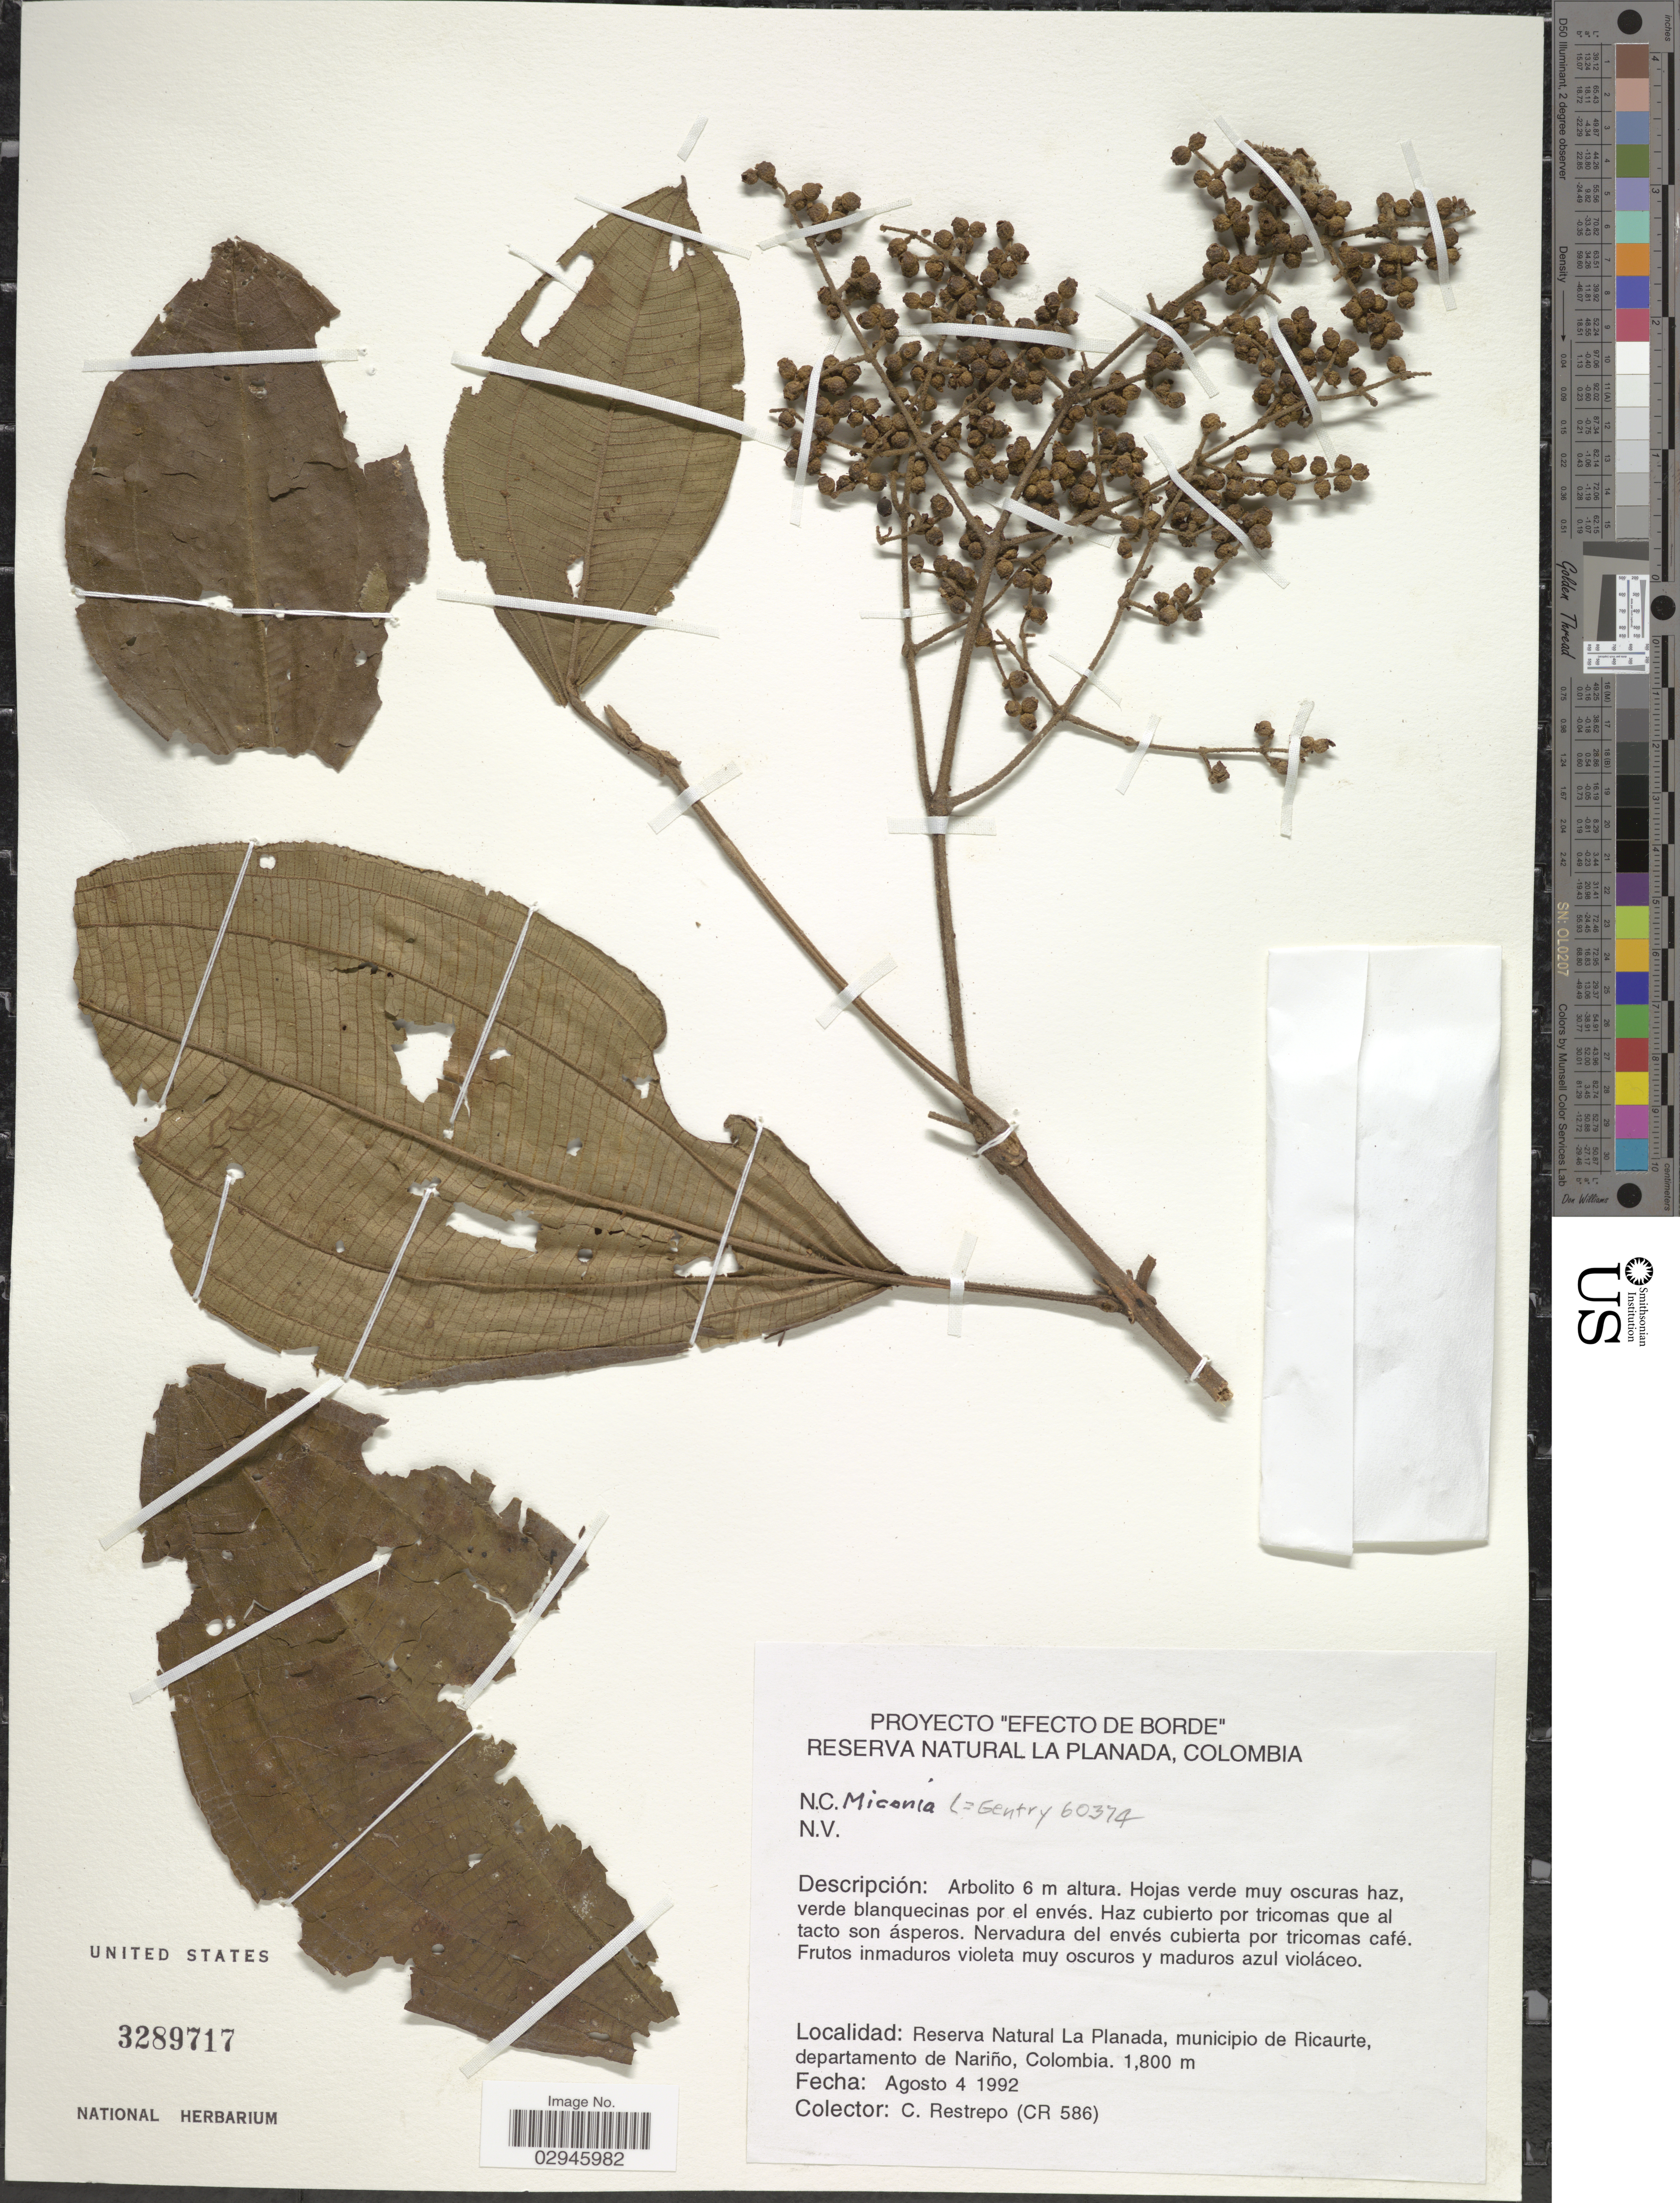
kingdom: Plantae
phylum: Tracheophyta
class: Magnoliopsida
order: Myrtales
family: Melastomataceae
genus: Miconia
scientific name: Miconia sp.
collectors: C. Restrepo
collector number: CR 586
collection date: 1992-08-04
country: Colombia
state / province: Nariño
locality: Reserva Natural La Planada, municipio de Ricaurte, departamento de Nariño.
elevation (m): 1800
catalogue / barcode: US 3289717